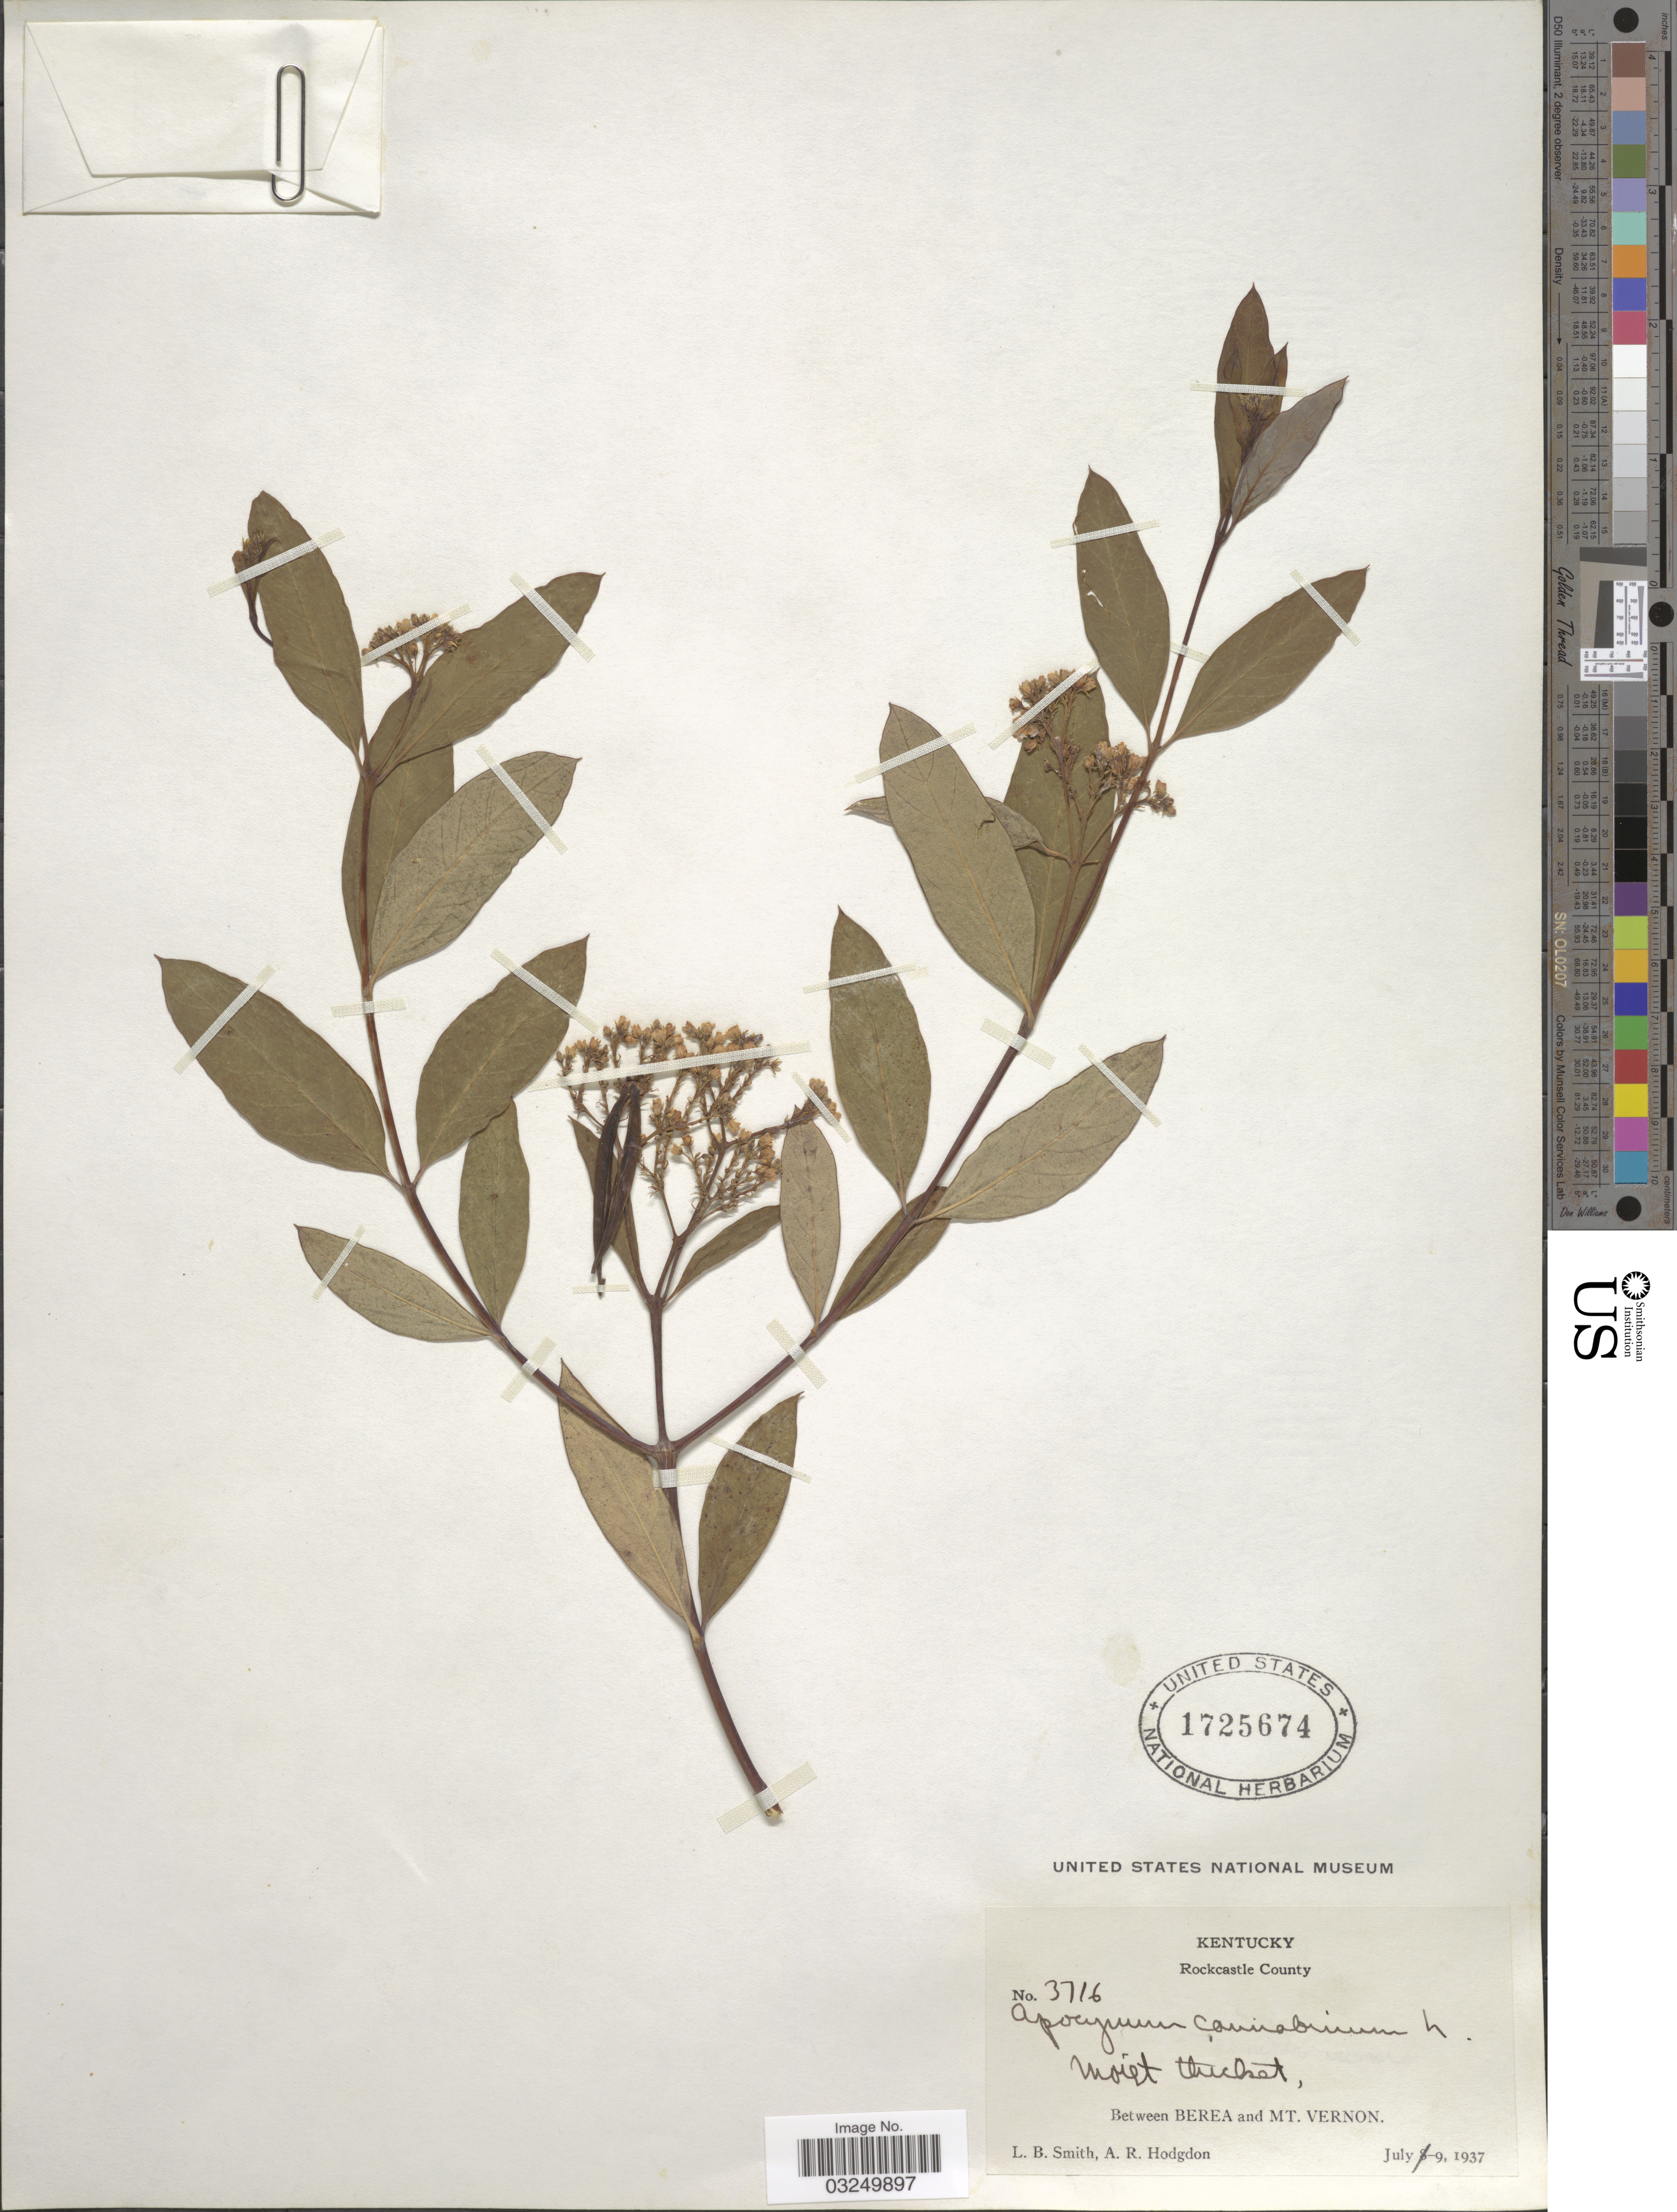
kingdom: Plantae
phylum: Tracheophyta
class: Magnoliopsida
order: Gentianales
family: Apocynaceae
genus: Apocynum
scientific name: Apocynum cannabinum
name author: L.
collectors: L. Smith & A. R. Hodgdon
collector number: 3716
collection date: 1937-07-09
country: United States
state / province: Kentucky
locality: Rockcastle County. Between Berea and Mt. Vernon.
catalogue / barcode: US 1725674